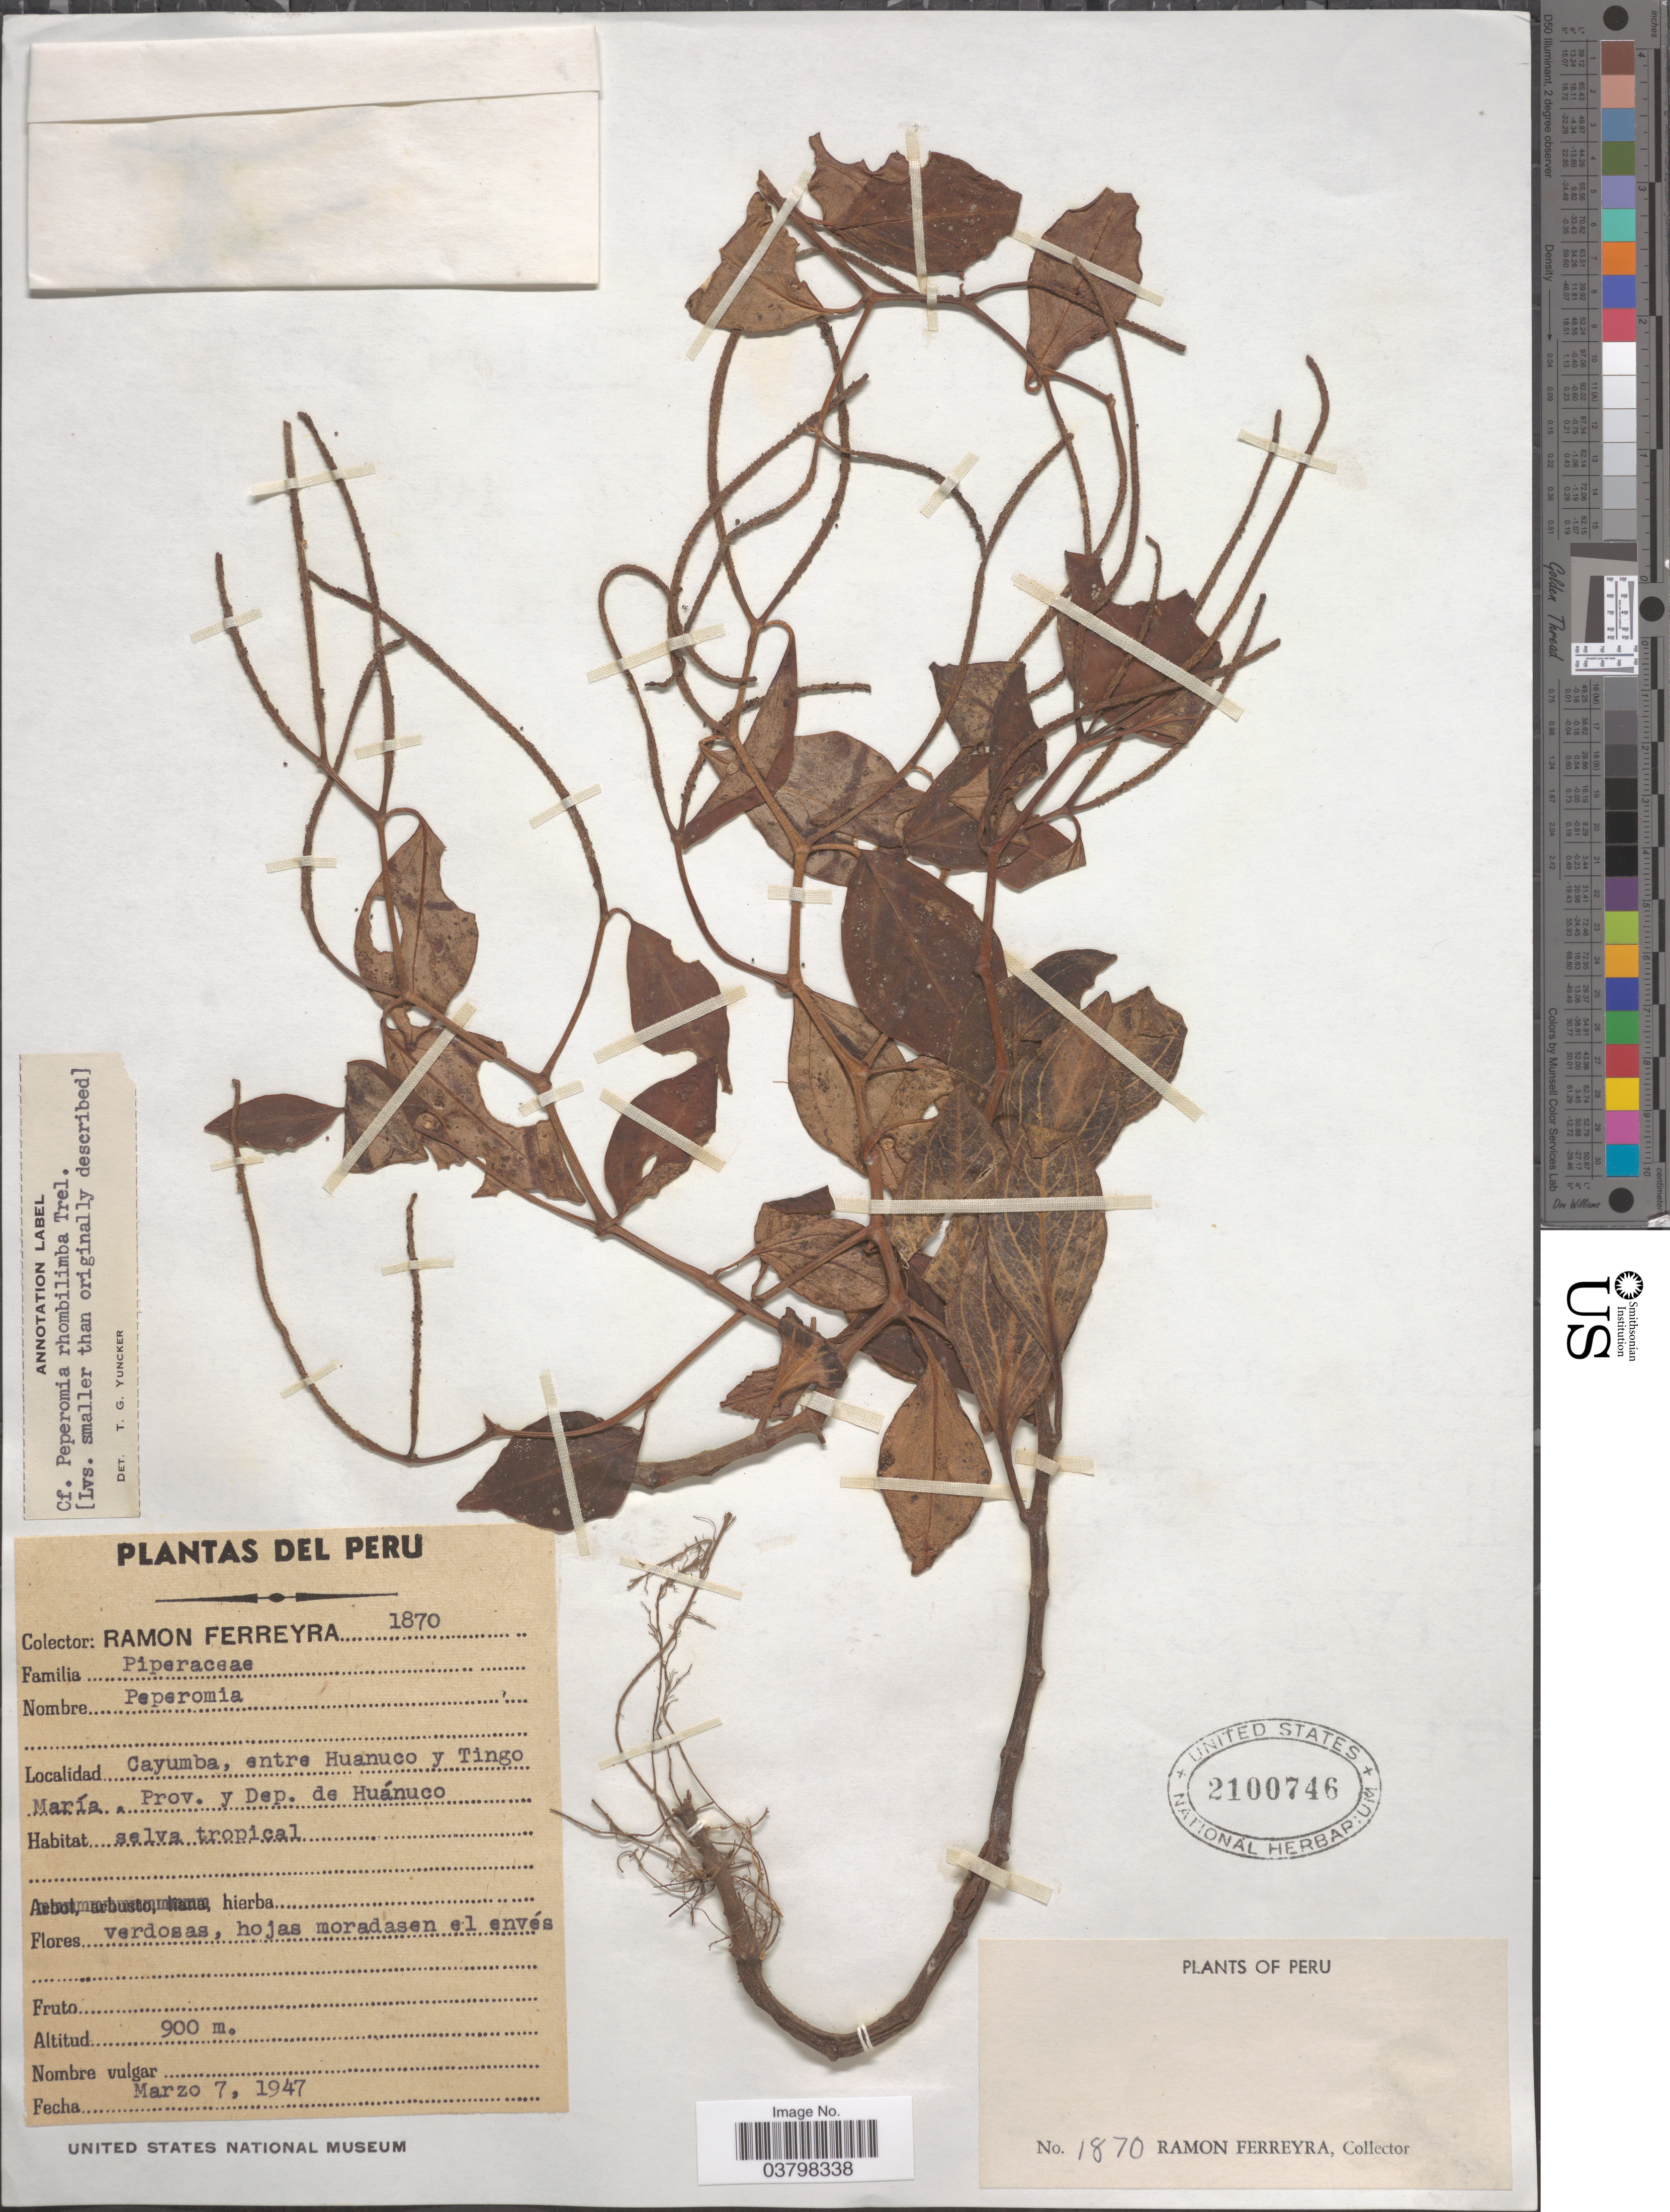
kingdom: Plantae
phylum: Tracheophyta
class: Magnoliopsida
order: Piperales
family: Piperaceae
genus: Peperomia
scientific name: Peperomia rhombilimba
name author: Trel. in J.F. Macbr.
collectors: R. A. Ferreyra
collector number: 1870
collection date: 1947-03-07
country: Peru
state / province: Huánuco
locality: Cayumba, entre Huanuco y Tingo María. Prov. y Dep. de Huánuco.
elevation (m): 900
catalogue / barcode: US 2100746